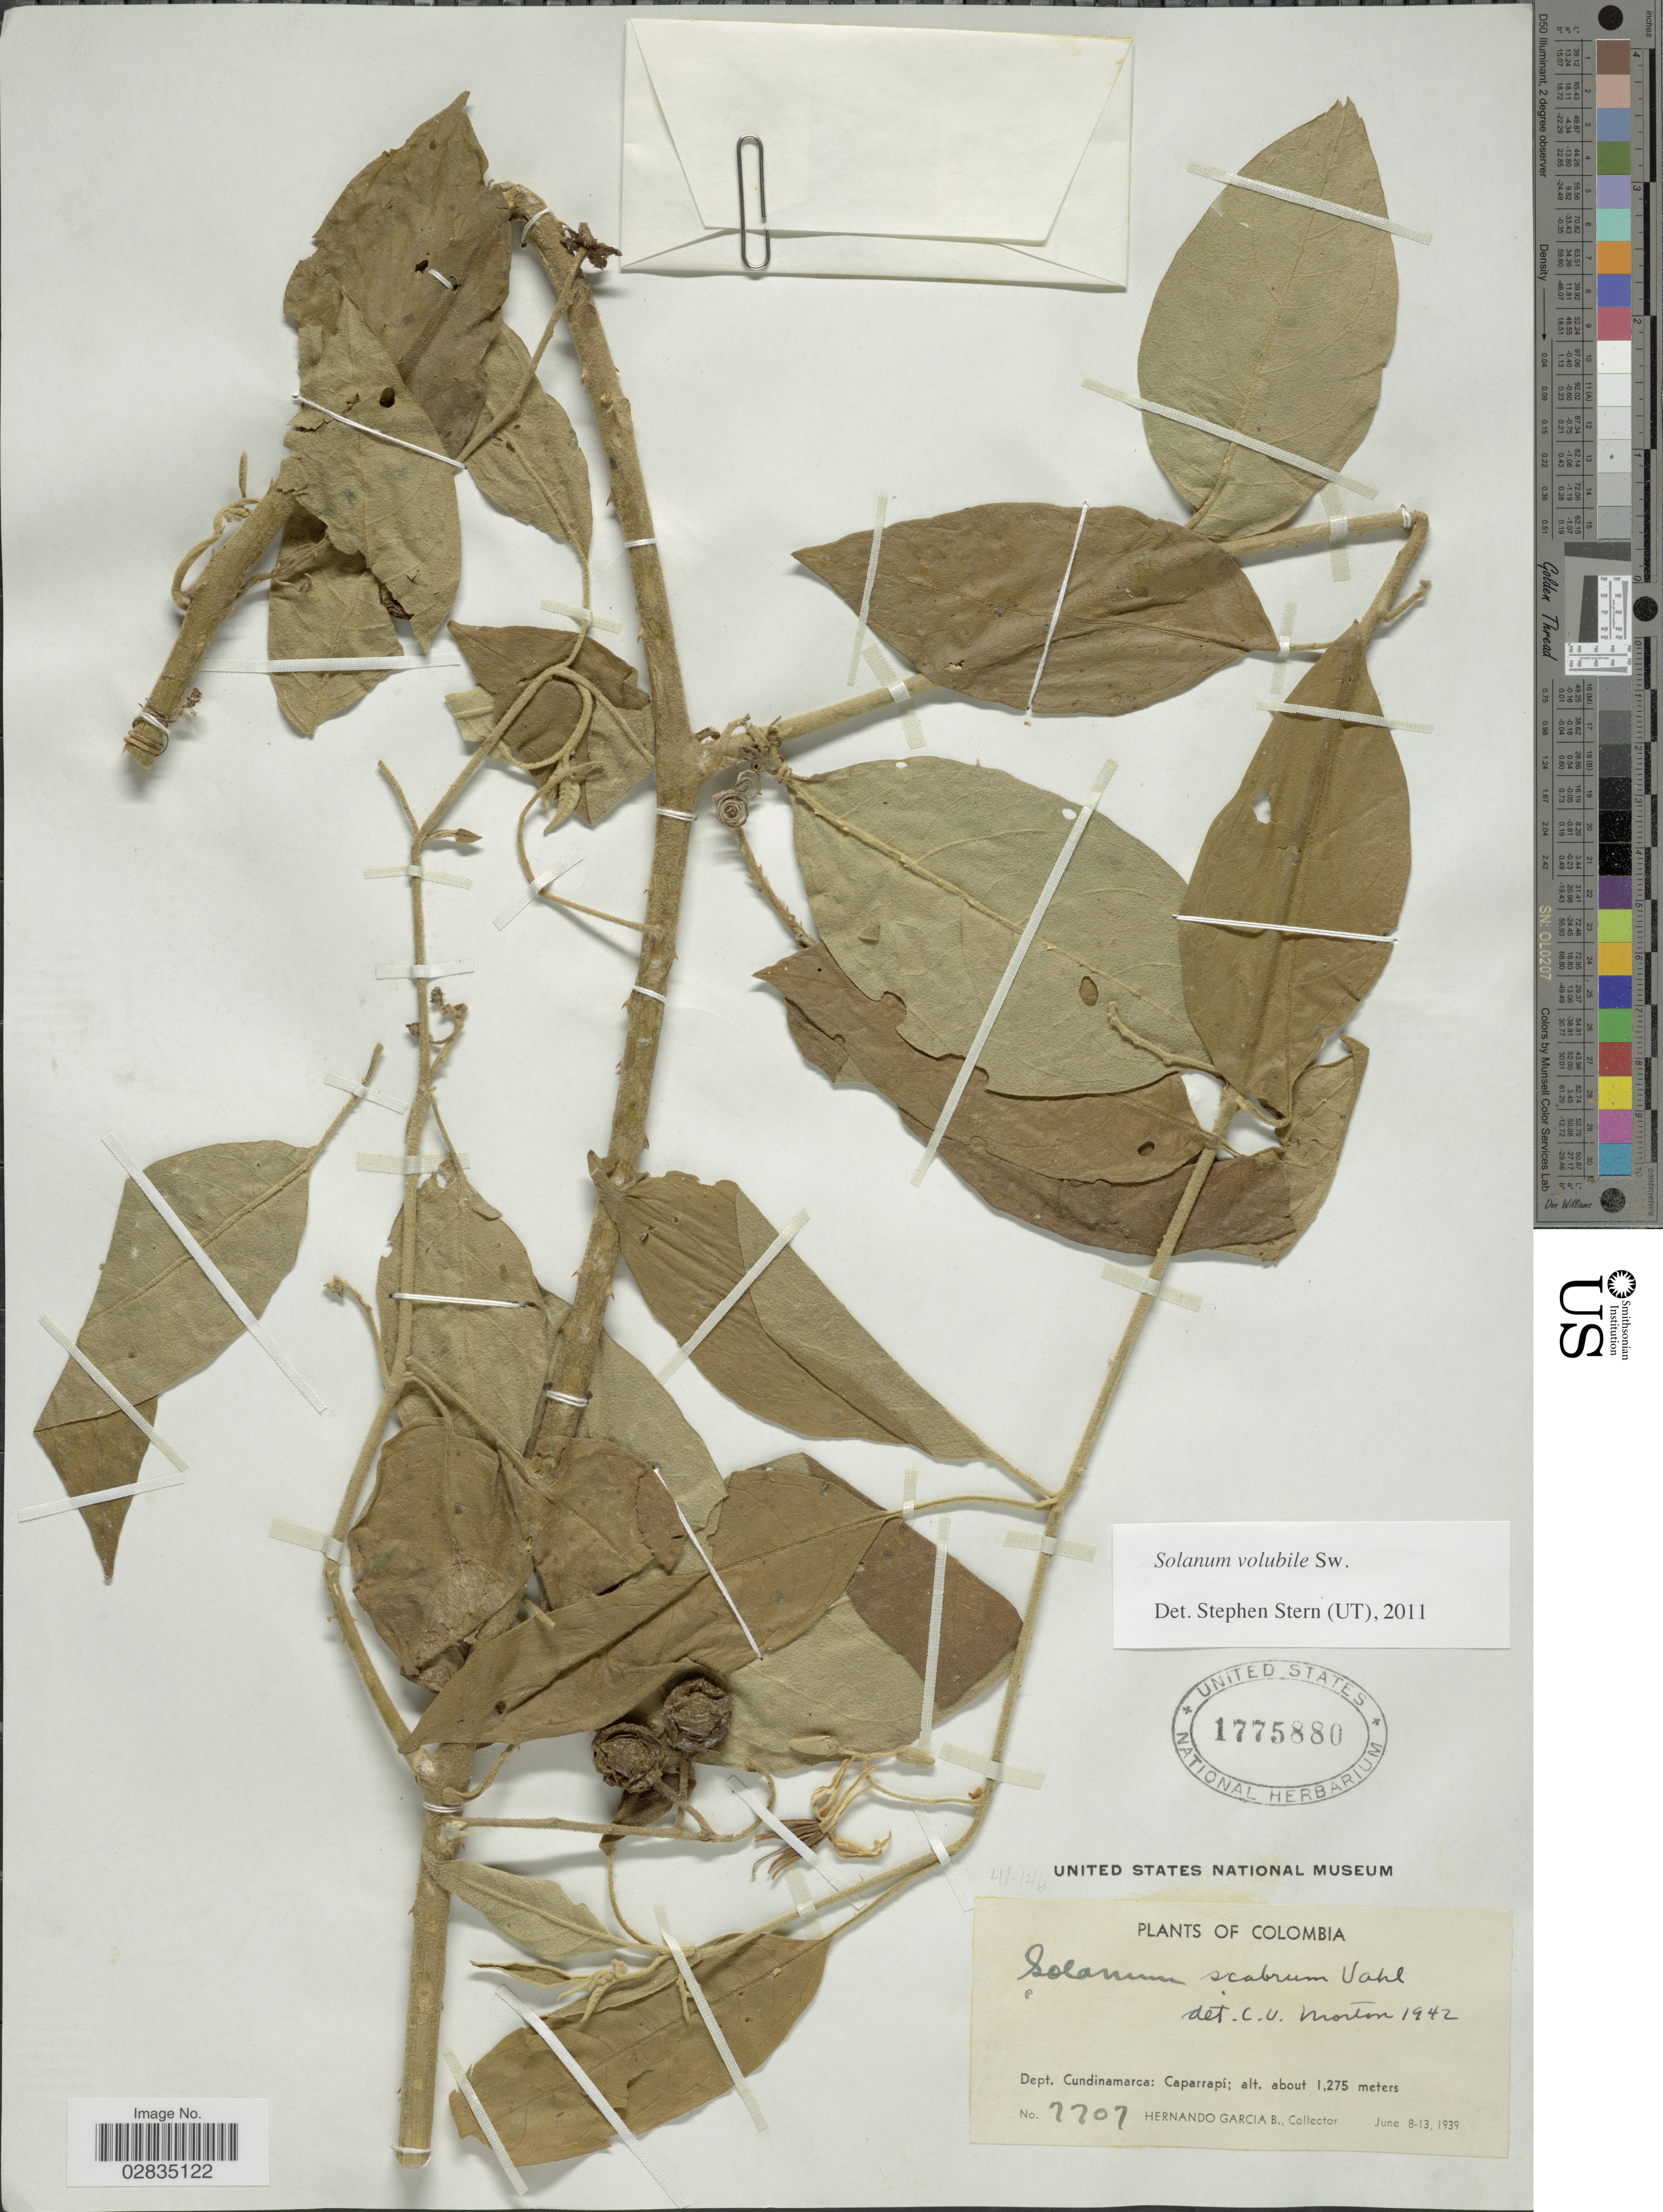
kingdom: Plantae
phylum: Tracheophyta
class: Magnoliopsida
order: Solanales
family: Solanaceae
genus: Solanum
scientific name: Solanum volubile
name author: Sw.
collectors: H. García Barriga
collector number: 7707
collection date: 1939-06-08/1939-06-13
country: Colombia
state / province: Cundinamarca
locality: Dept. Cundinamarca: Caparrapí.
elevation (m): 1275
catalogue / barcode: US 1775880